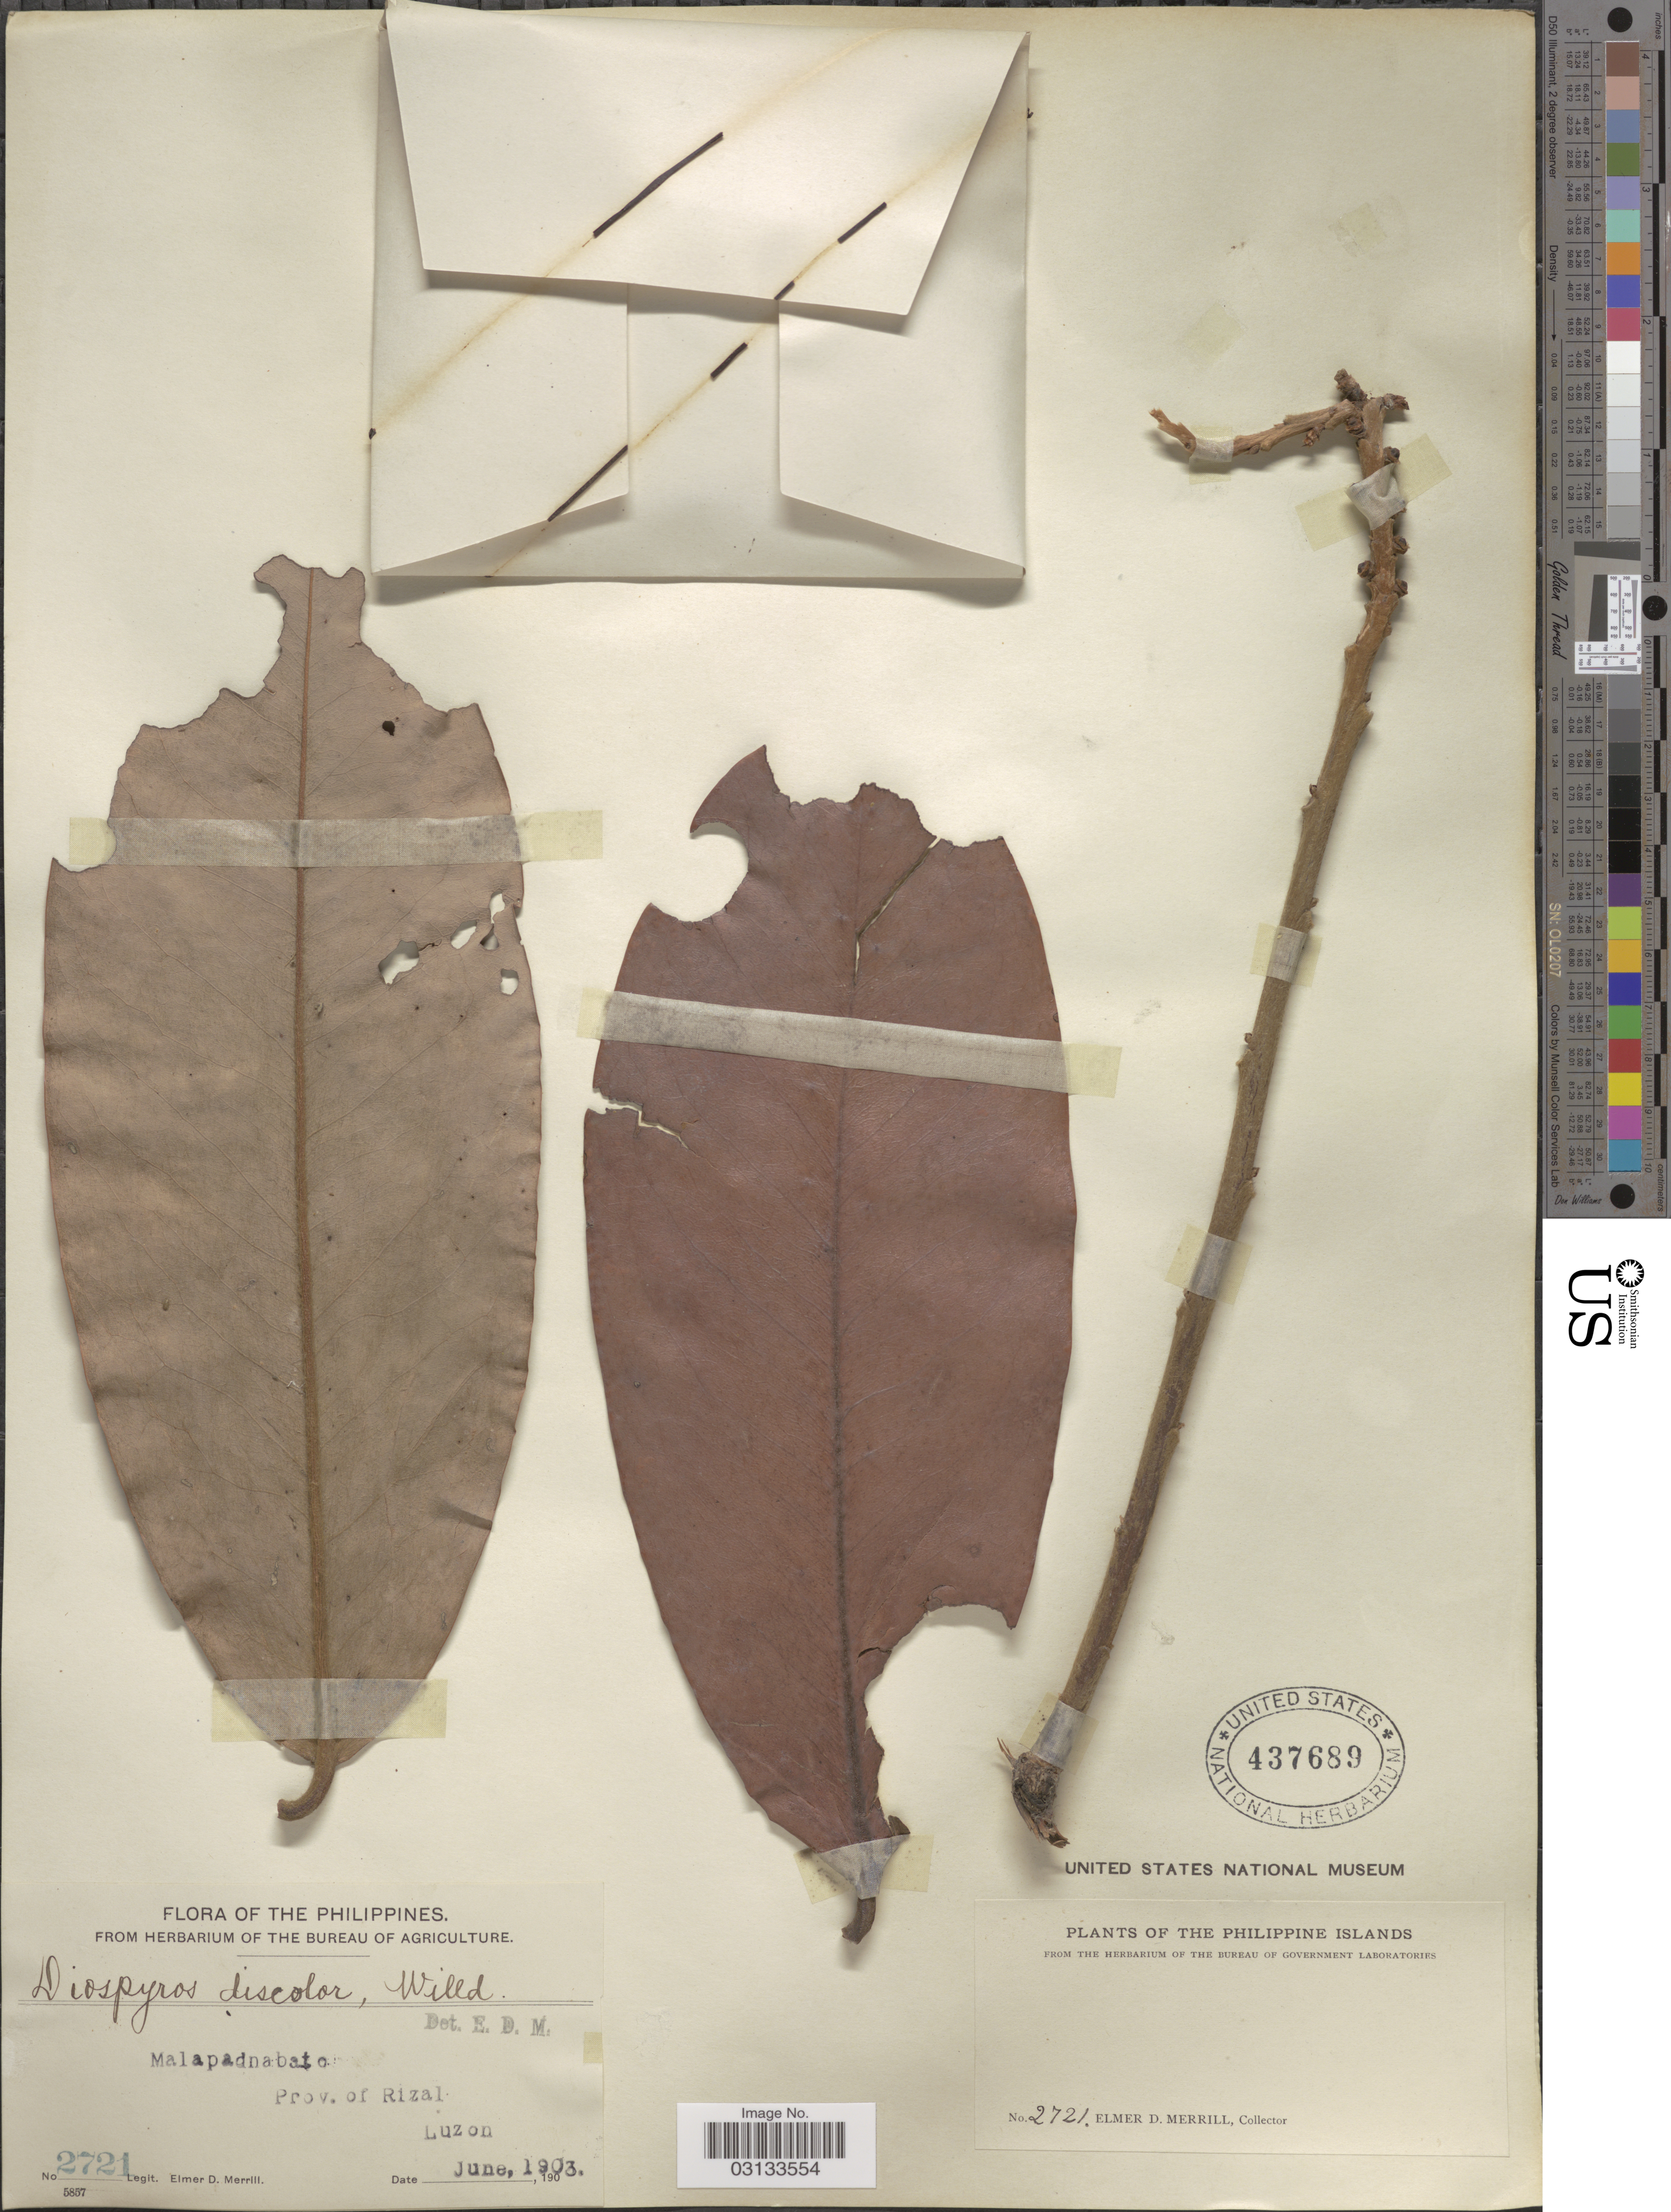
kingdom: Plantae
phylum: Tracheophyta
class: Magnoliopsida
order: Ericales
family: Ebenaceae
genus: Diospyros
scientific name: Diospyros discolor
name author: Willd.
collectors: E. D. Merrill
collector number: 2721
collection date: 1903-06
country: Philippines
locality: Malapadnabato, Prov. of Rizal, Luzon.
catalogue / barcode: US 437689